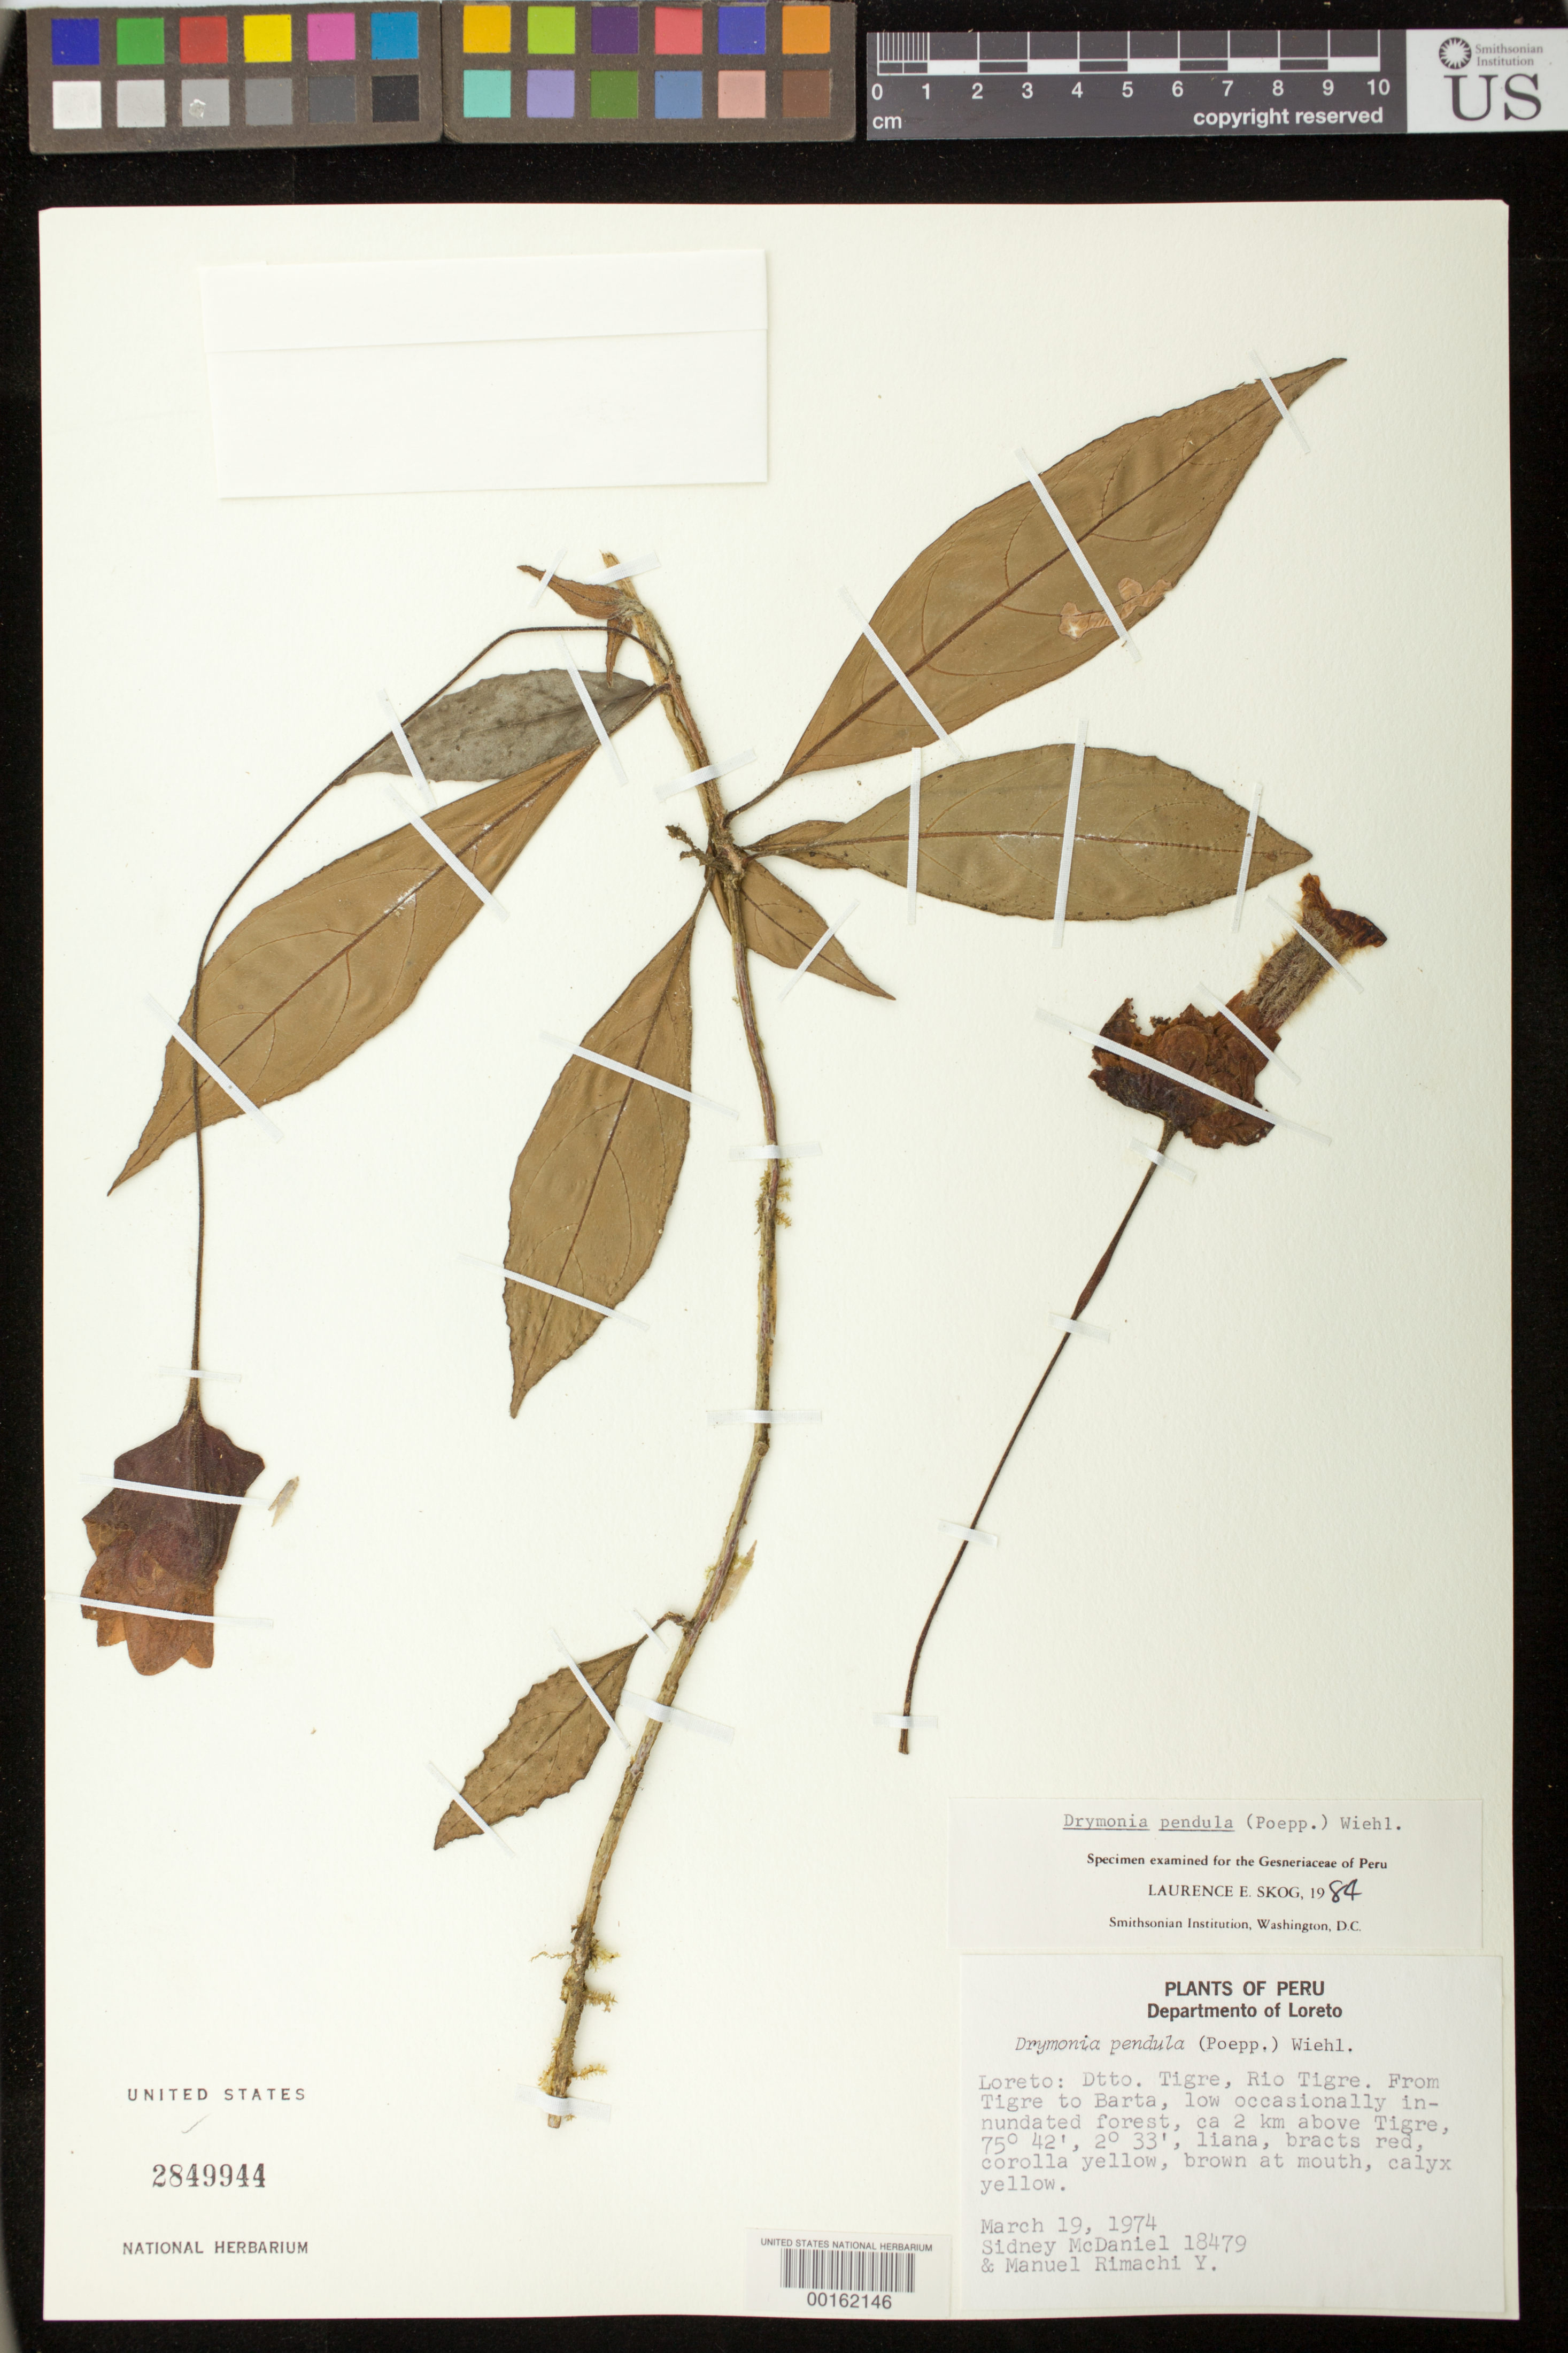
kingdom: Plantae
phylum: Tracheophyta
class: Magnoliopsida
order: Lamiales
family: Gesneriaceae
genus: Drymonia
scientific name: Drymonia pendula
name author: (Poepp.) Wiehler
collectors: S. McDaniel & M. Rimachi Y.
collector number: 18479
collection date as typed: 19 Mar 1974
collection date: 1974-03-19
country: Peru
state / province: Loreto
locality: Prov. Loreto; Dist. Tigre, Rio Tigre, from Tigre to Barta, about 2 km above Tigre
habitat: Low occasionally inundated forest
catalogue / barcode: US 2849944